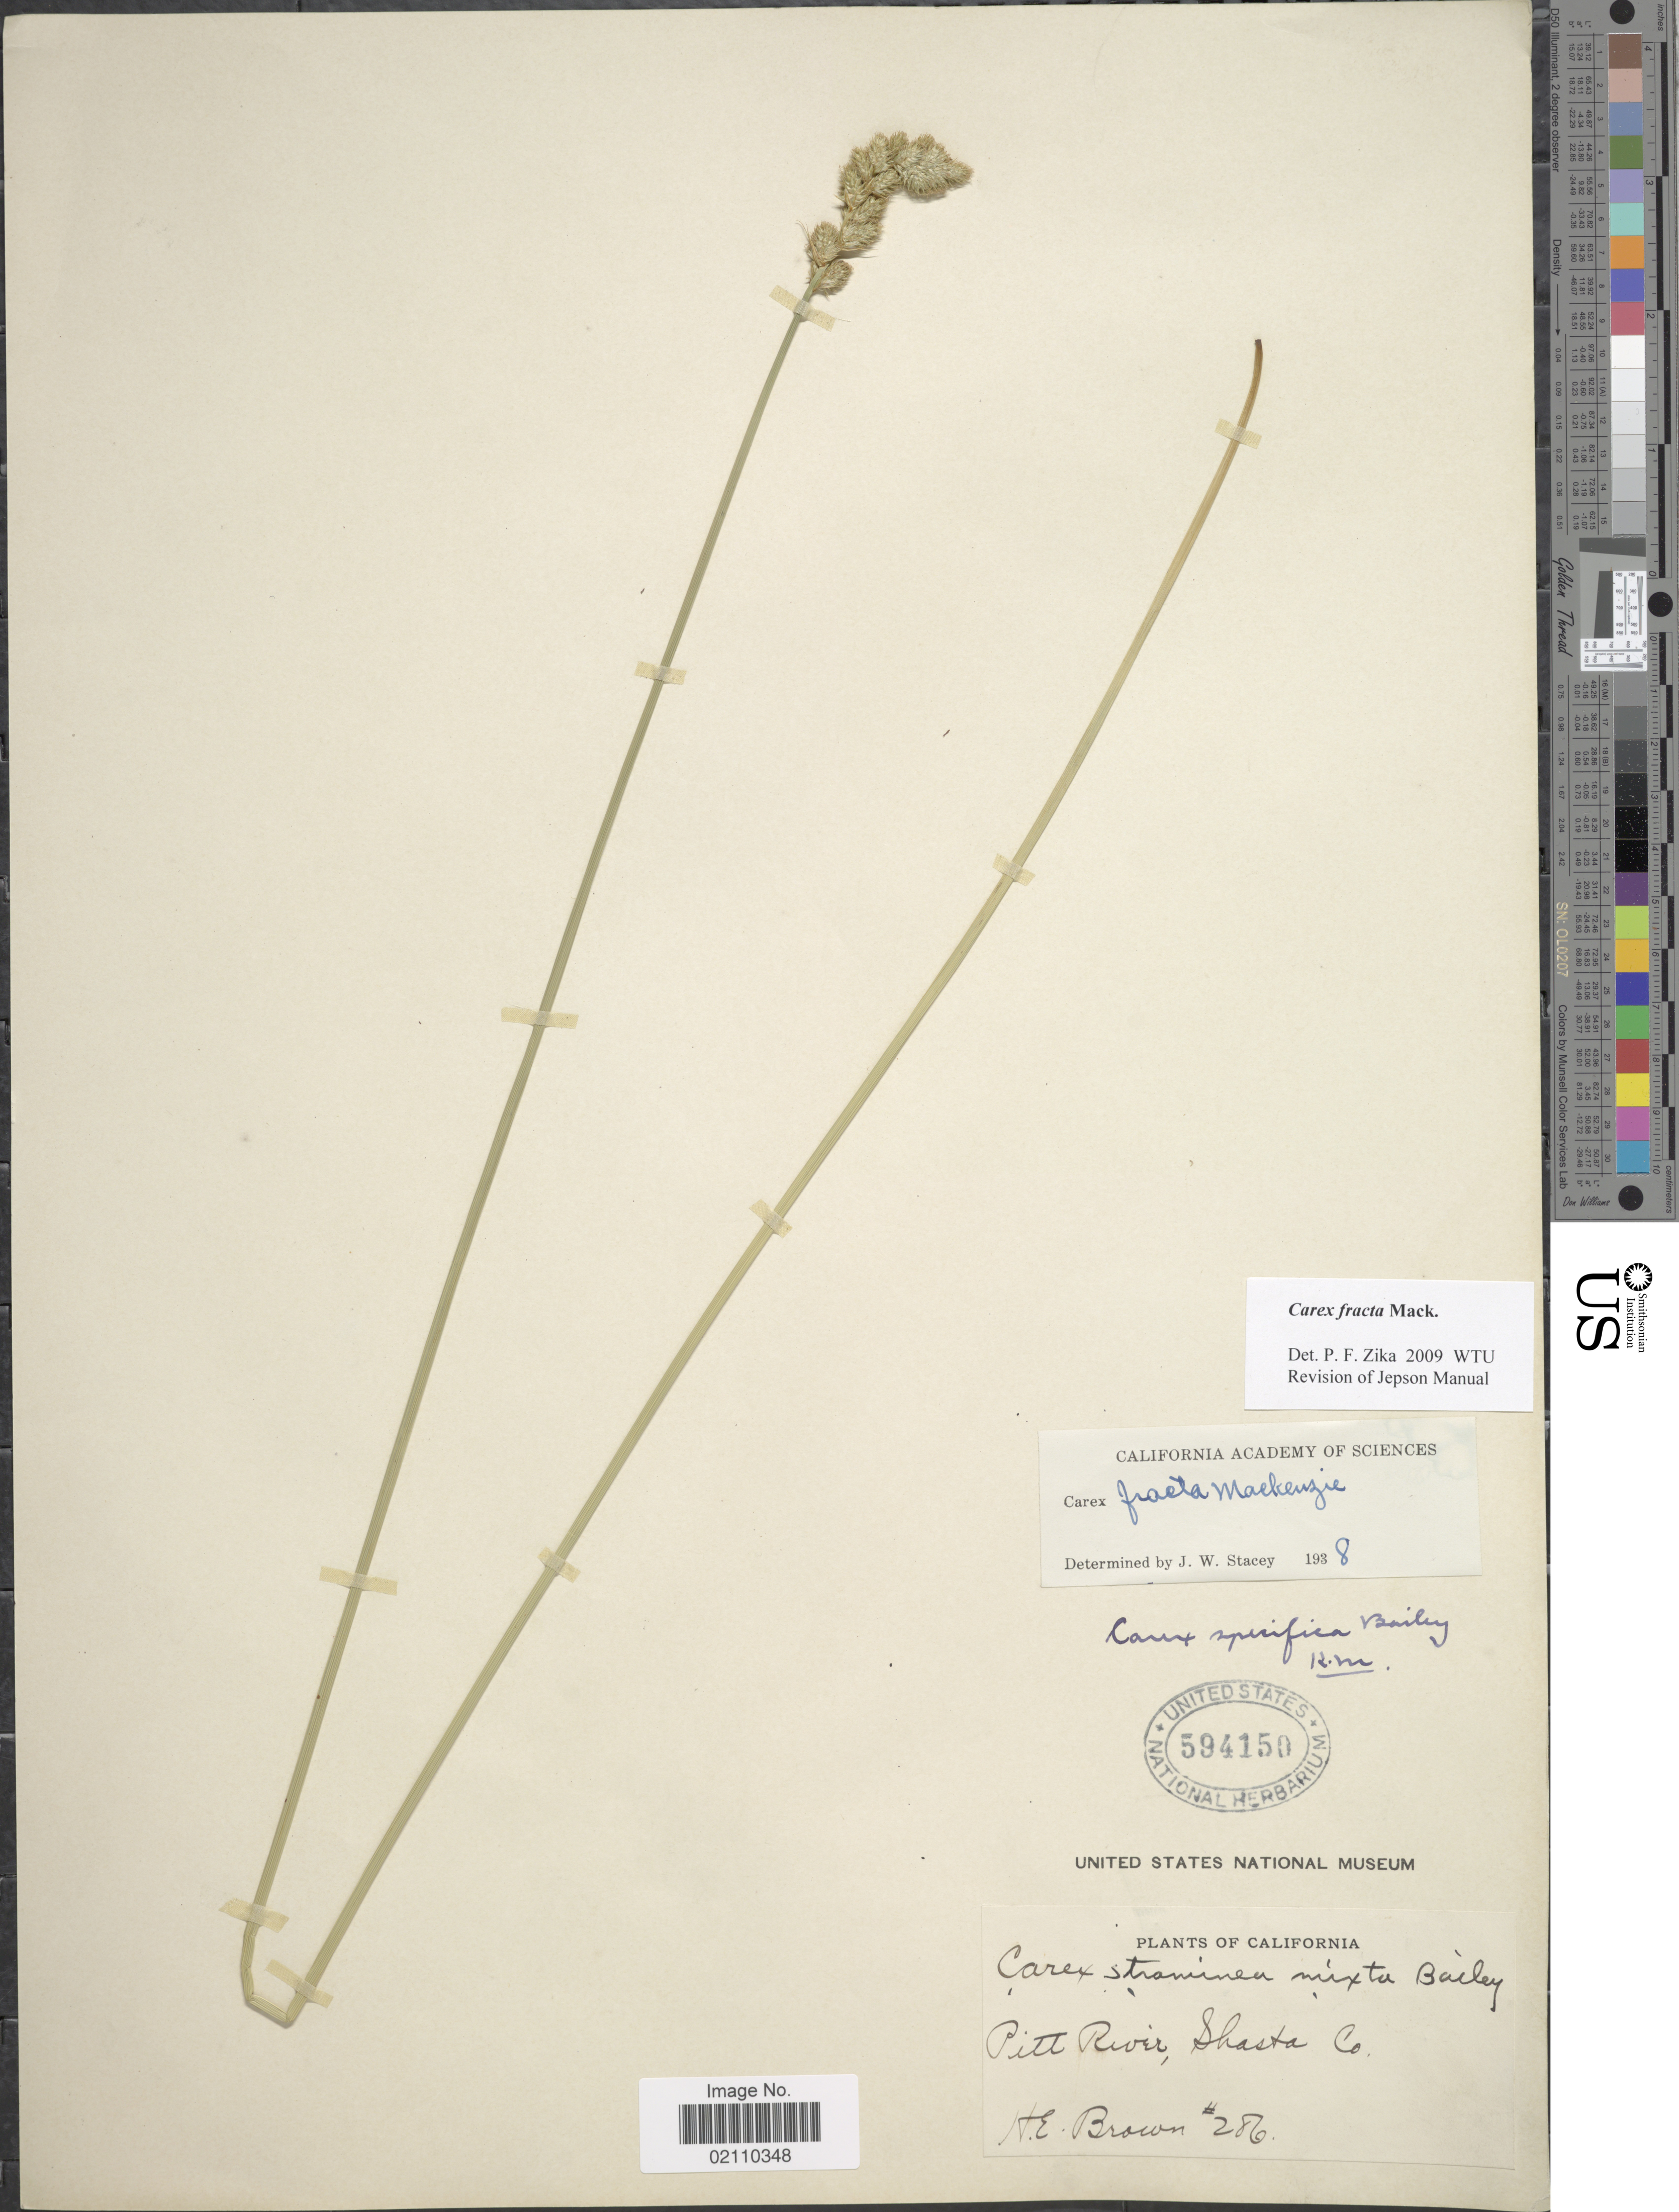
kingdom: Plantae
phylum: Tracheophyta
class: Liliopsida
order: Poales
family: Cyperaceae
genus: Carex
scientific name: Carex fracta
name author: Mack.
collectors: H. E. Brown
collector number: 286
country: United States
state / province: California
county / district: Shasta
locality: Pitt River, Shasta Co.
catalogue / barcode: US 594150